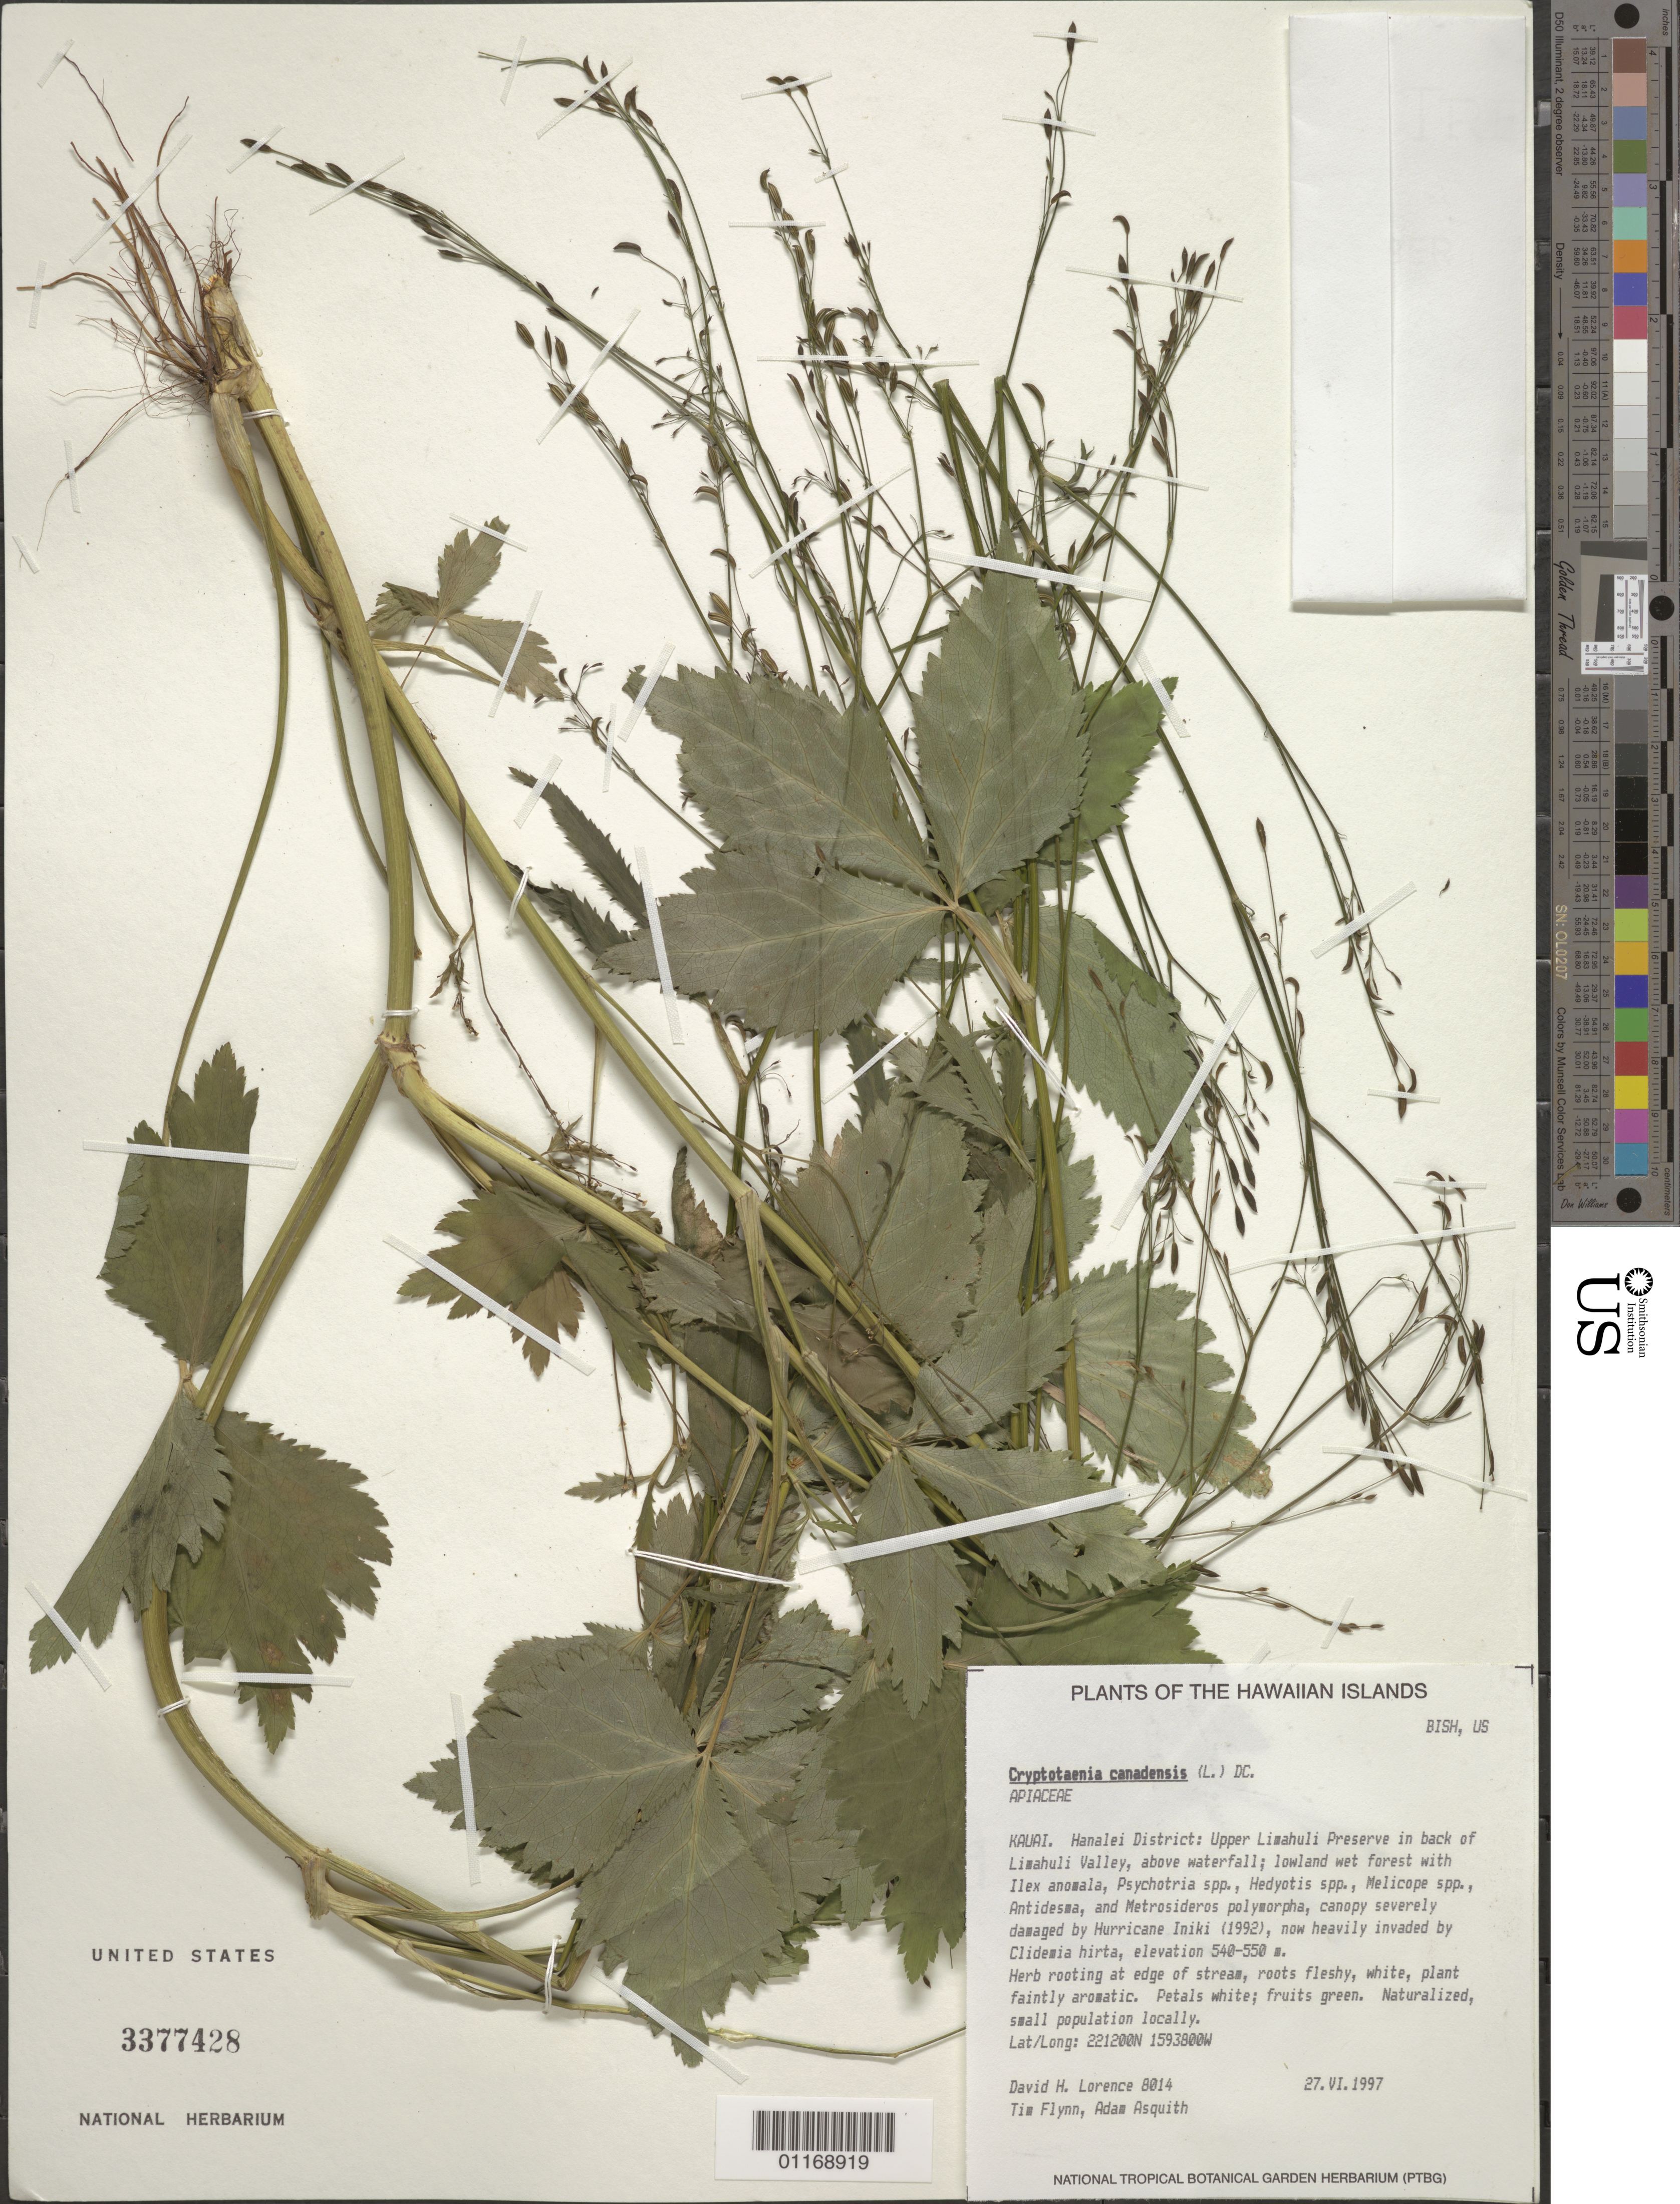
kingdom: Plantae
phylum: Tracheophyta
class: Magnoliopsida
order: Apiales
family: Apiaceae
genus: Cryptotaenia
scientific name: Cryptotaenia canadensis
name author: (L.) DC.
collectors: D. Lorence, T. W. Flynn & A. Asquith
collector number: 8014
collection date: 1997-06-27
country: United States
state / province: Hawaii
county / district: Kauai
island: Kaua'i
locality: Hanalei District, upper Limahuli Preserve in back on Limahuli Valley, above waterfall.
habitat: lowland wet forest, canopy severely damaged by Hurricane Iniki (1992).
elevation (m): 540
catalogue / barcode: US 3377428